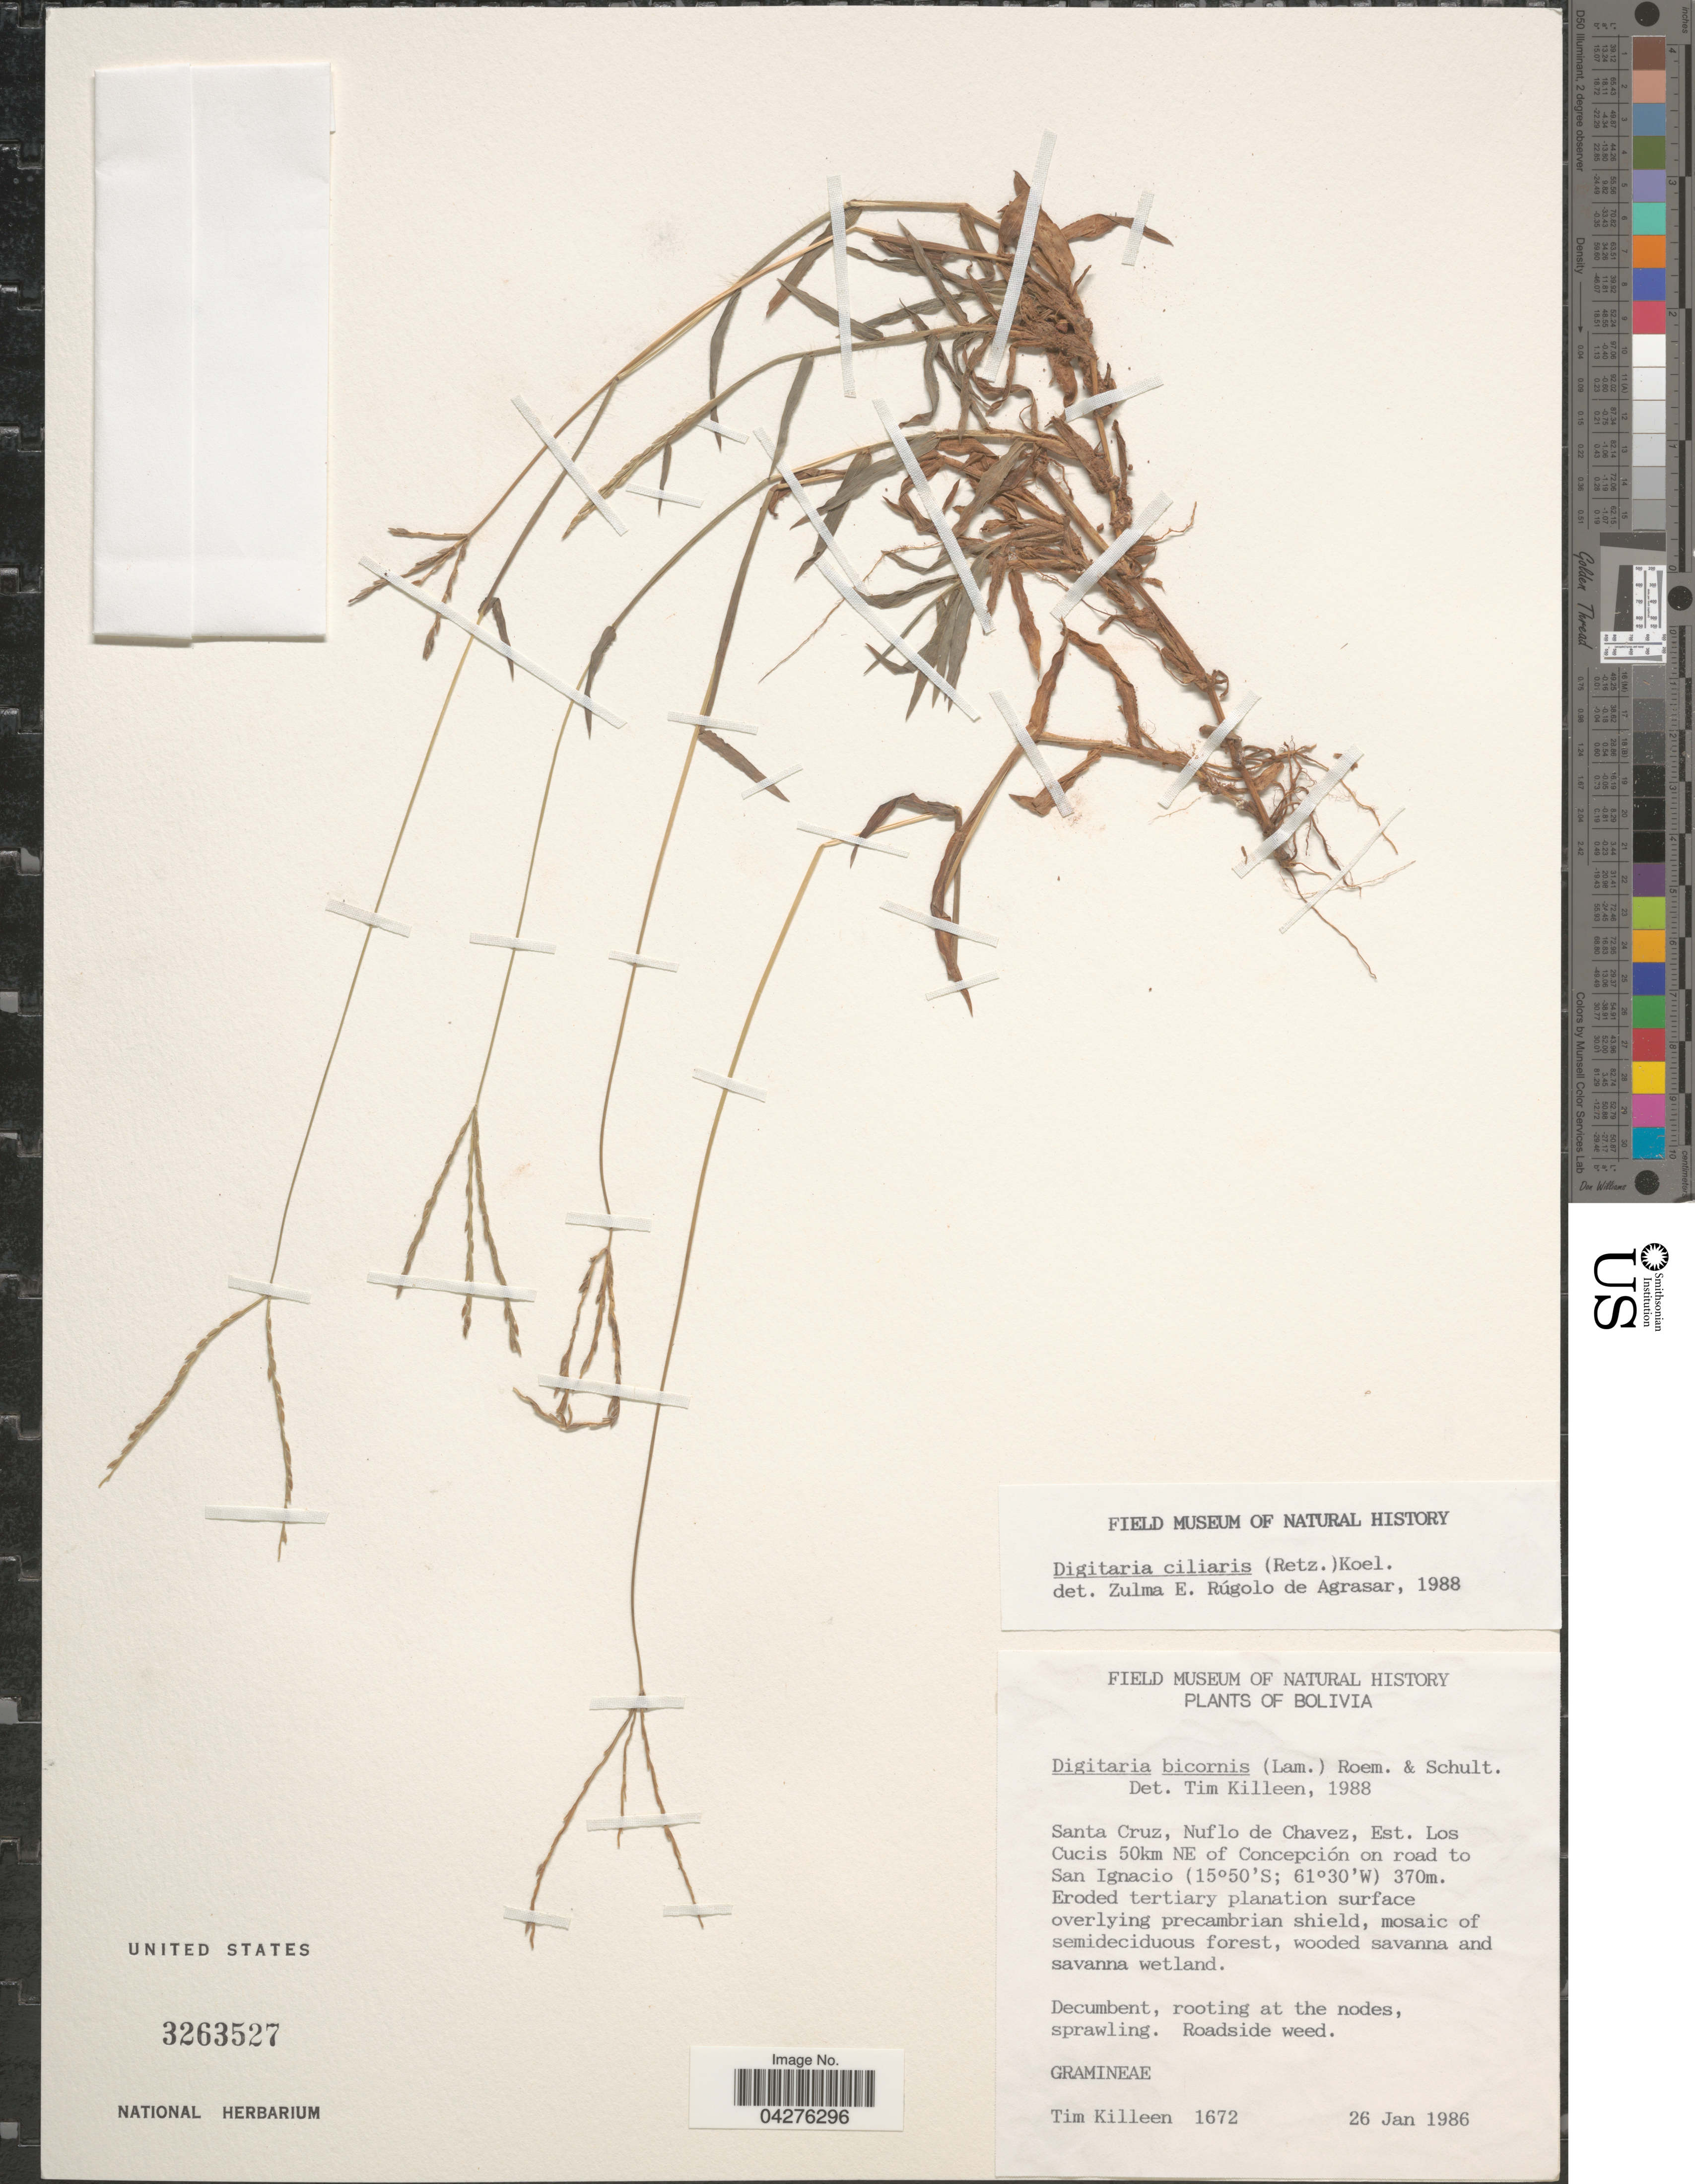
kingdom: Plantae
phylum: Tracheophyta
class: Liliopsida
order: Poales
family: Poaceae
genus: Digitaria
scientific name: Digitaria ciliaris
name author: (Retz.) Koeler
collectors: T. J. Killeen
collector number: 1672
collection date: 1986-01-26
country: Bolivia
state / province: Santa Cruz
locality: Nuflo de Chavez, Est. Los Cucis 50km NE of Concepción on road to San Ignacio.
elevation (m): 370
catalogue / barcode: US 3263527